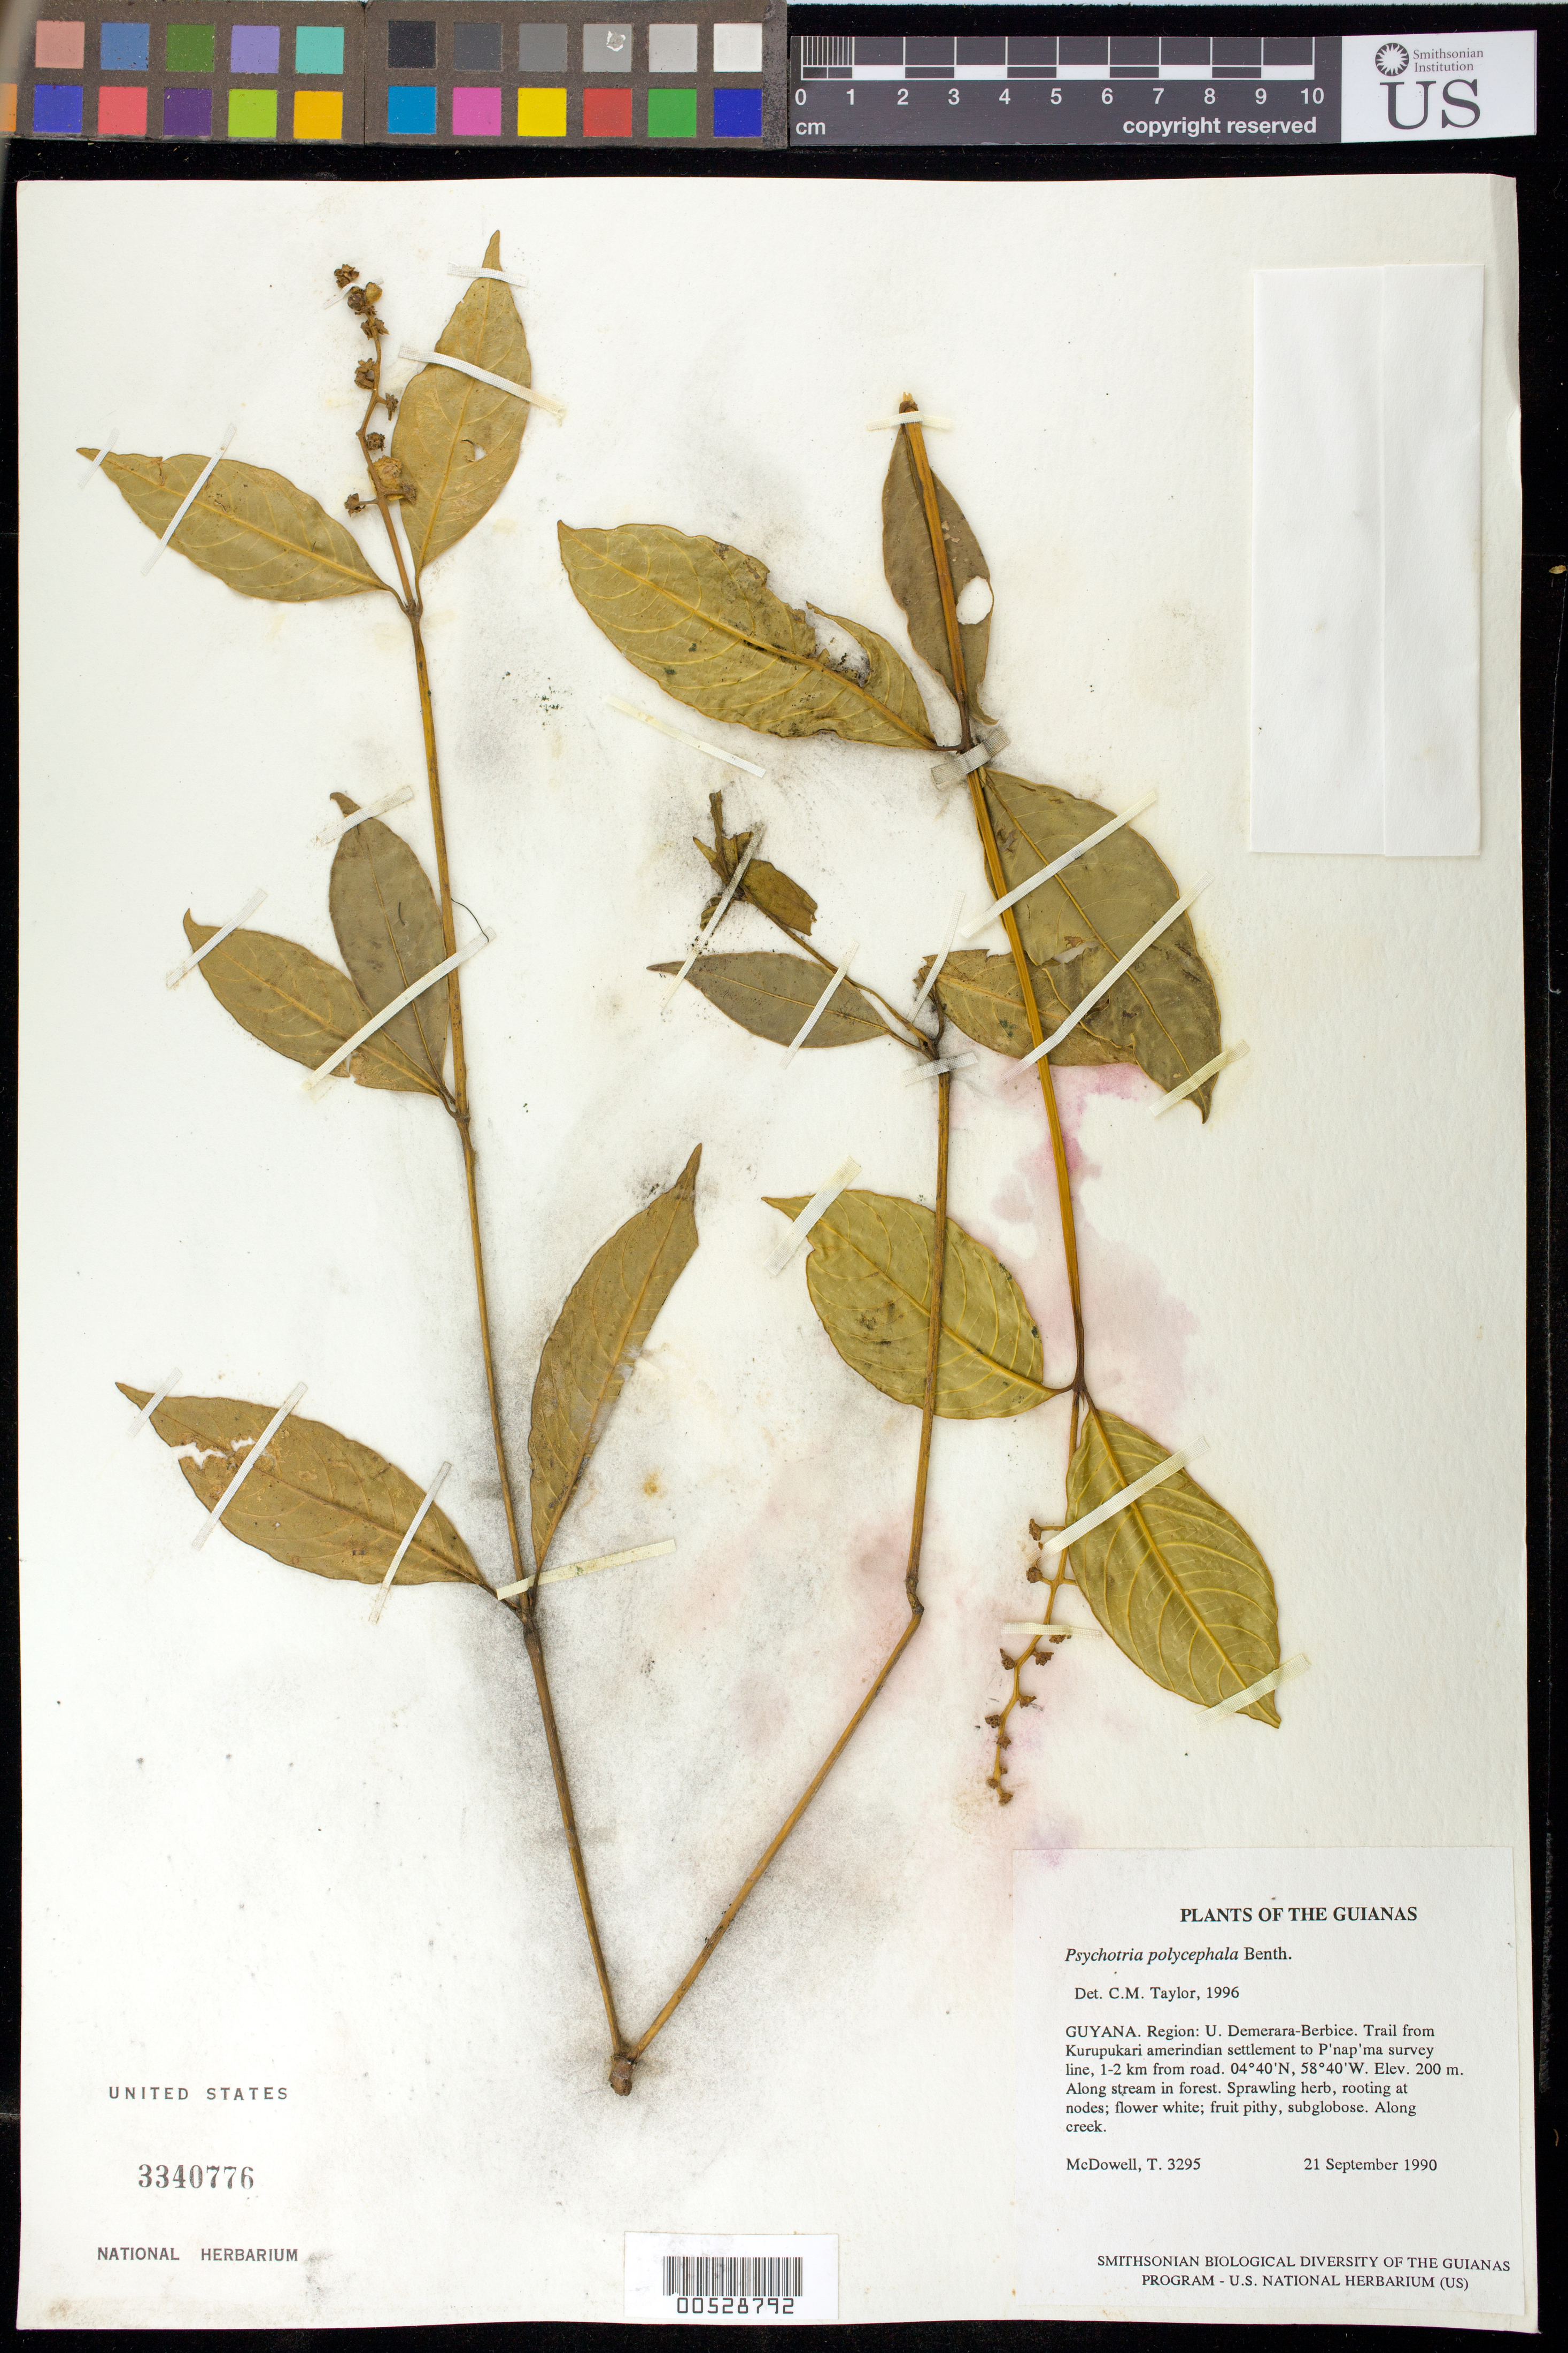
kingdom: Plantae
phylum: Tracheophyta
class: Magnoliopsida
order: Gentianales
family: Rubiaceae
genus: Palicourea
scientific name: Palicourea polycephala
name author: (Benth.) Delprete & J.H. Kirkbr.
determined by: Kirkbride, J. H., Jr.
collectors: T. McDowell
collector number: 3295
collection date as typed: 21 September 1990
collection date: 1990-09-21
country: Guyana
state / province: Potaro-Siparuni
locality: Trail from Kurupukari Amerindian settlement to Paranapanema survey line, 1-2 km from road. Iwokrama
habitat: Along road and stream in forest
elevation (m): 60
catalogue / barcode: US 3340776